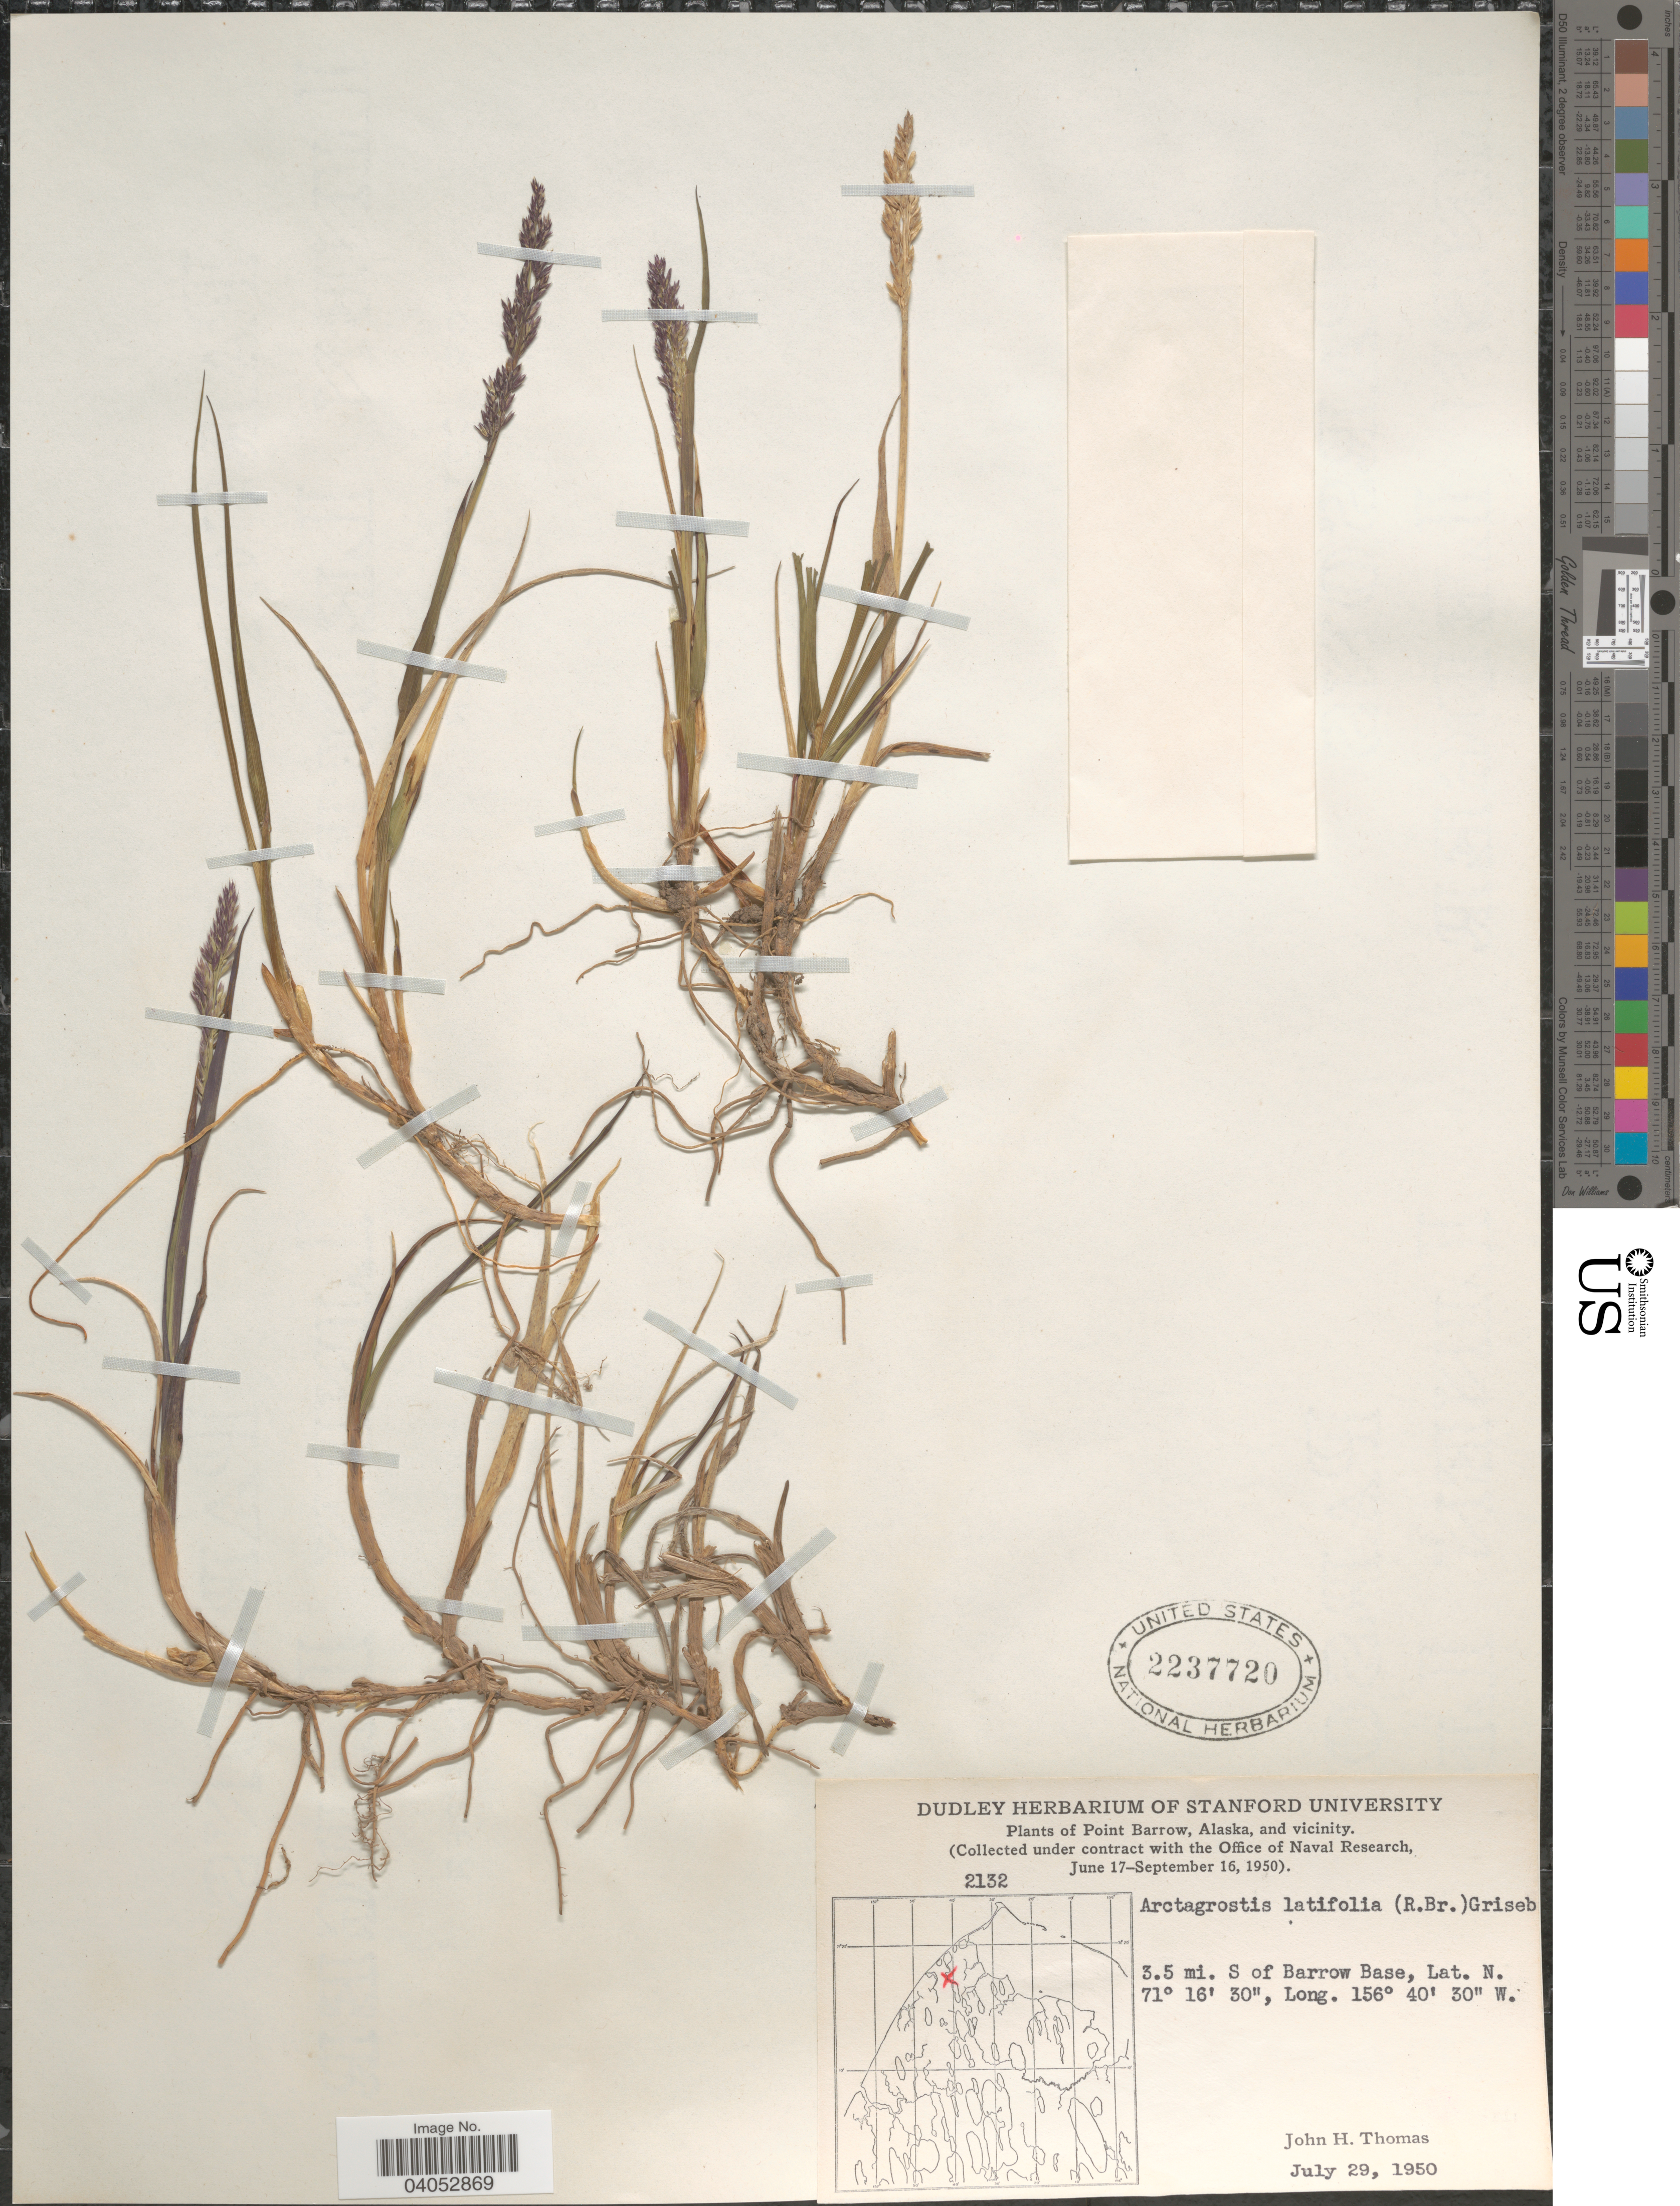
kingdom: Plantae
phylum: Tracheophyta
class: Liliopsida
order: Poales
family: Poaceae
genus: Arctagrostis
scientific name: Arctagrostis latifolia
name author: (R. Br.) Griseb.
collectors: J. H. Thomas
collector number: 2132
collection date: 1950-07-29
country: United States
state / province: Alaska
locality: Point Barrow, and vicinity. 3.5 mi. S of Barrow Base.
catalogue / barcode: US 2237720